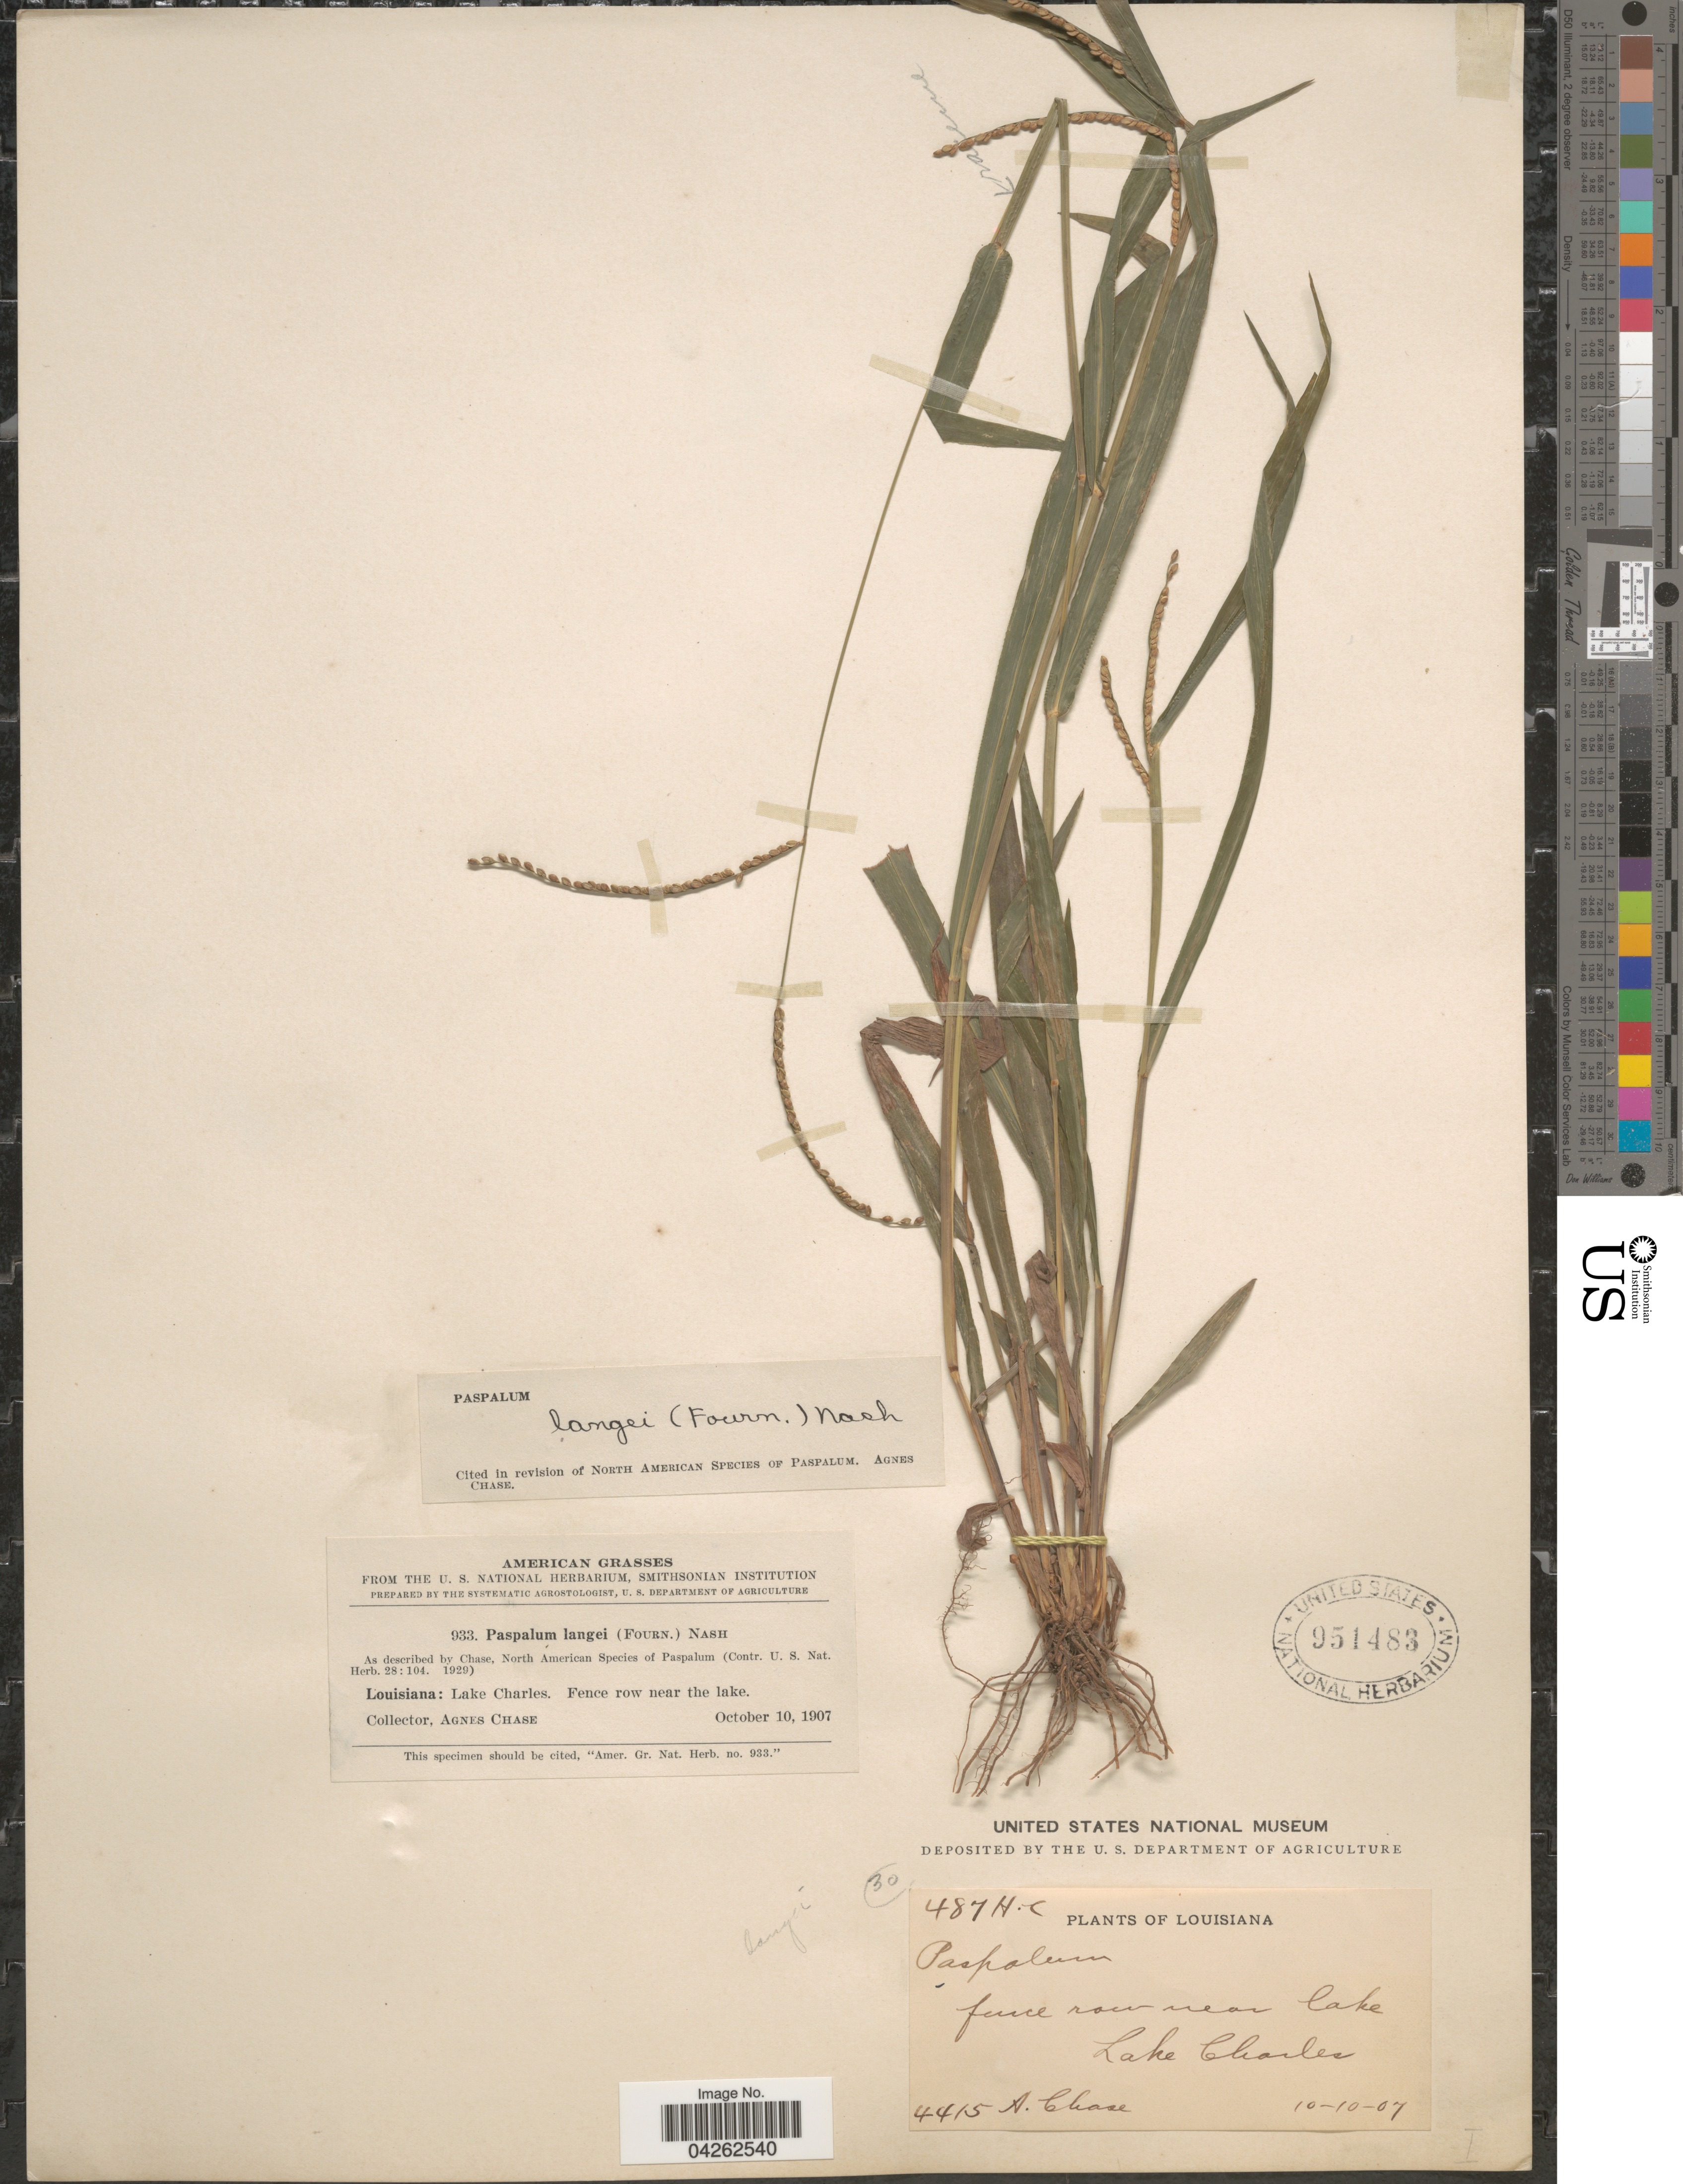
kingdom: Plantae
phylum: Tracheophyta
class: Liliopsida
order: Poales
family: Poaceae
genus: Paspalum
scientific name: Paspalum langei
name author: (E. Fourn.) Nash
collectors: A. Chase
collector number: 4415/933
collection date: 1907-10-10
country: United States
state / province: Louisiana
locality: Lake Charles. Fence row near the lake.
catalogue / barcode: US 951483